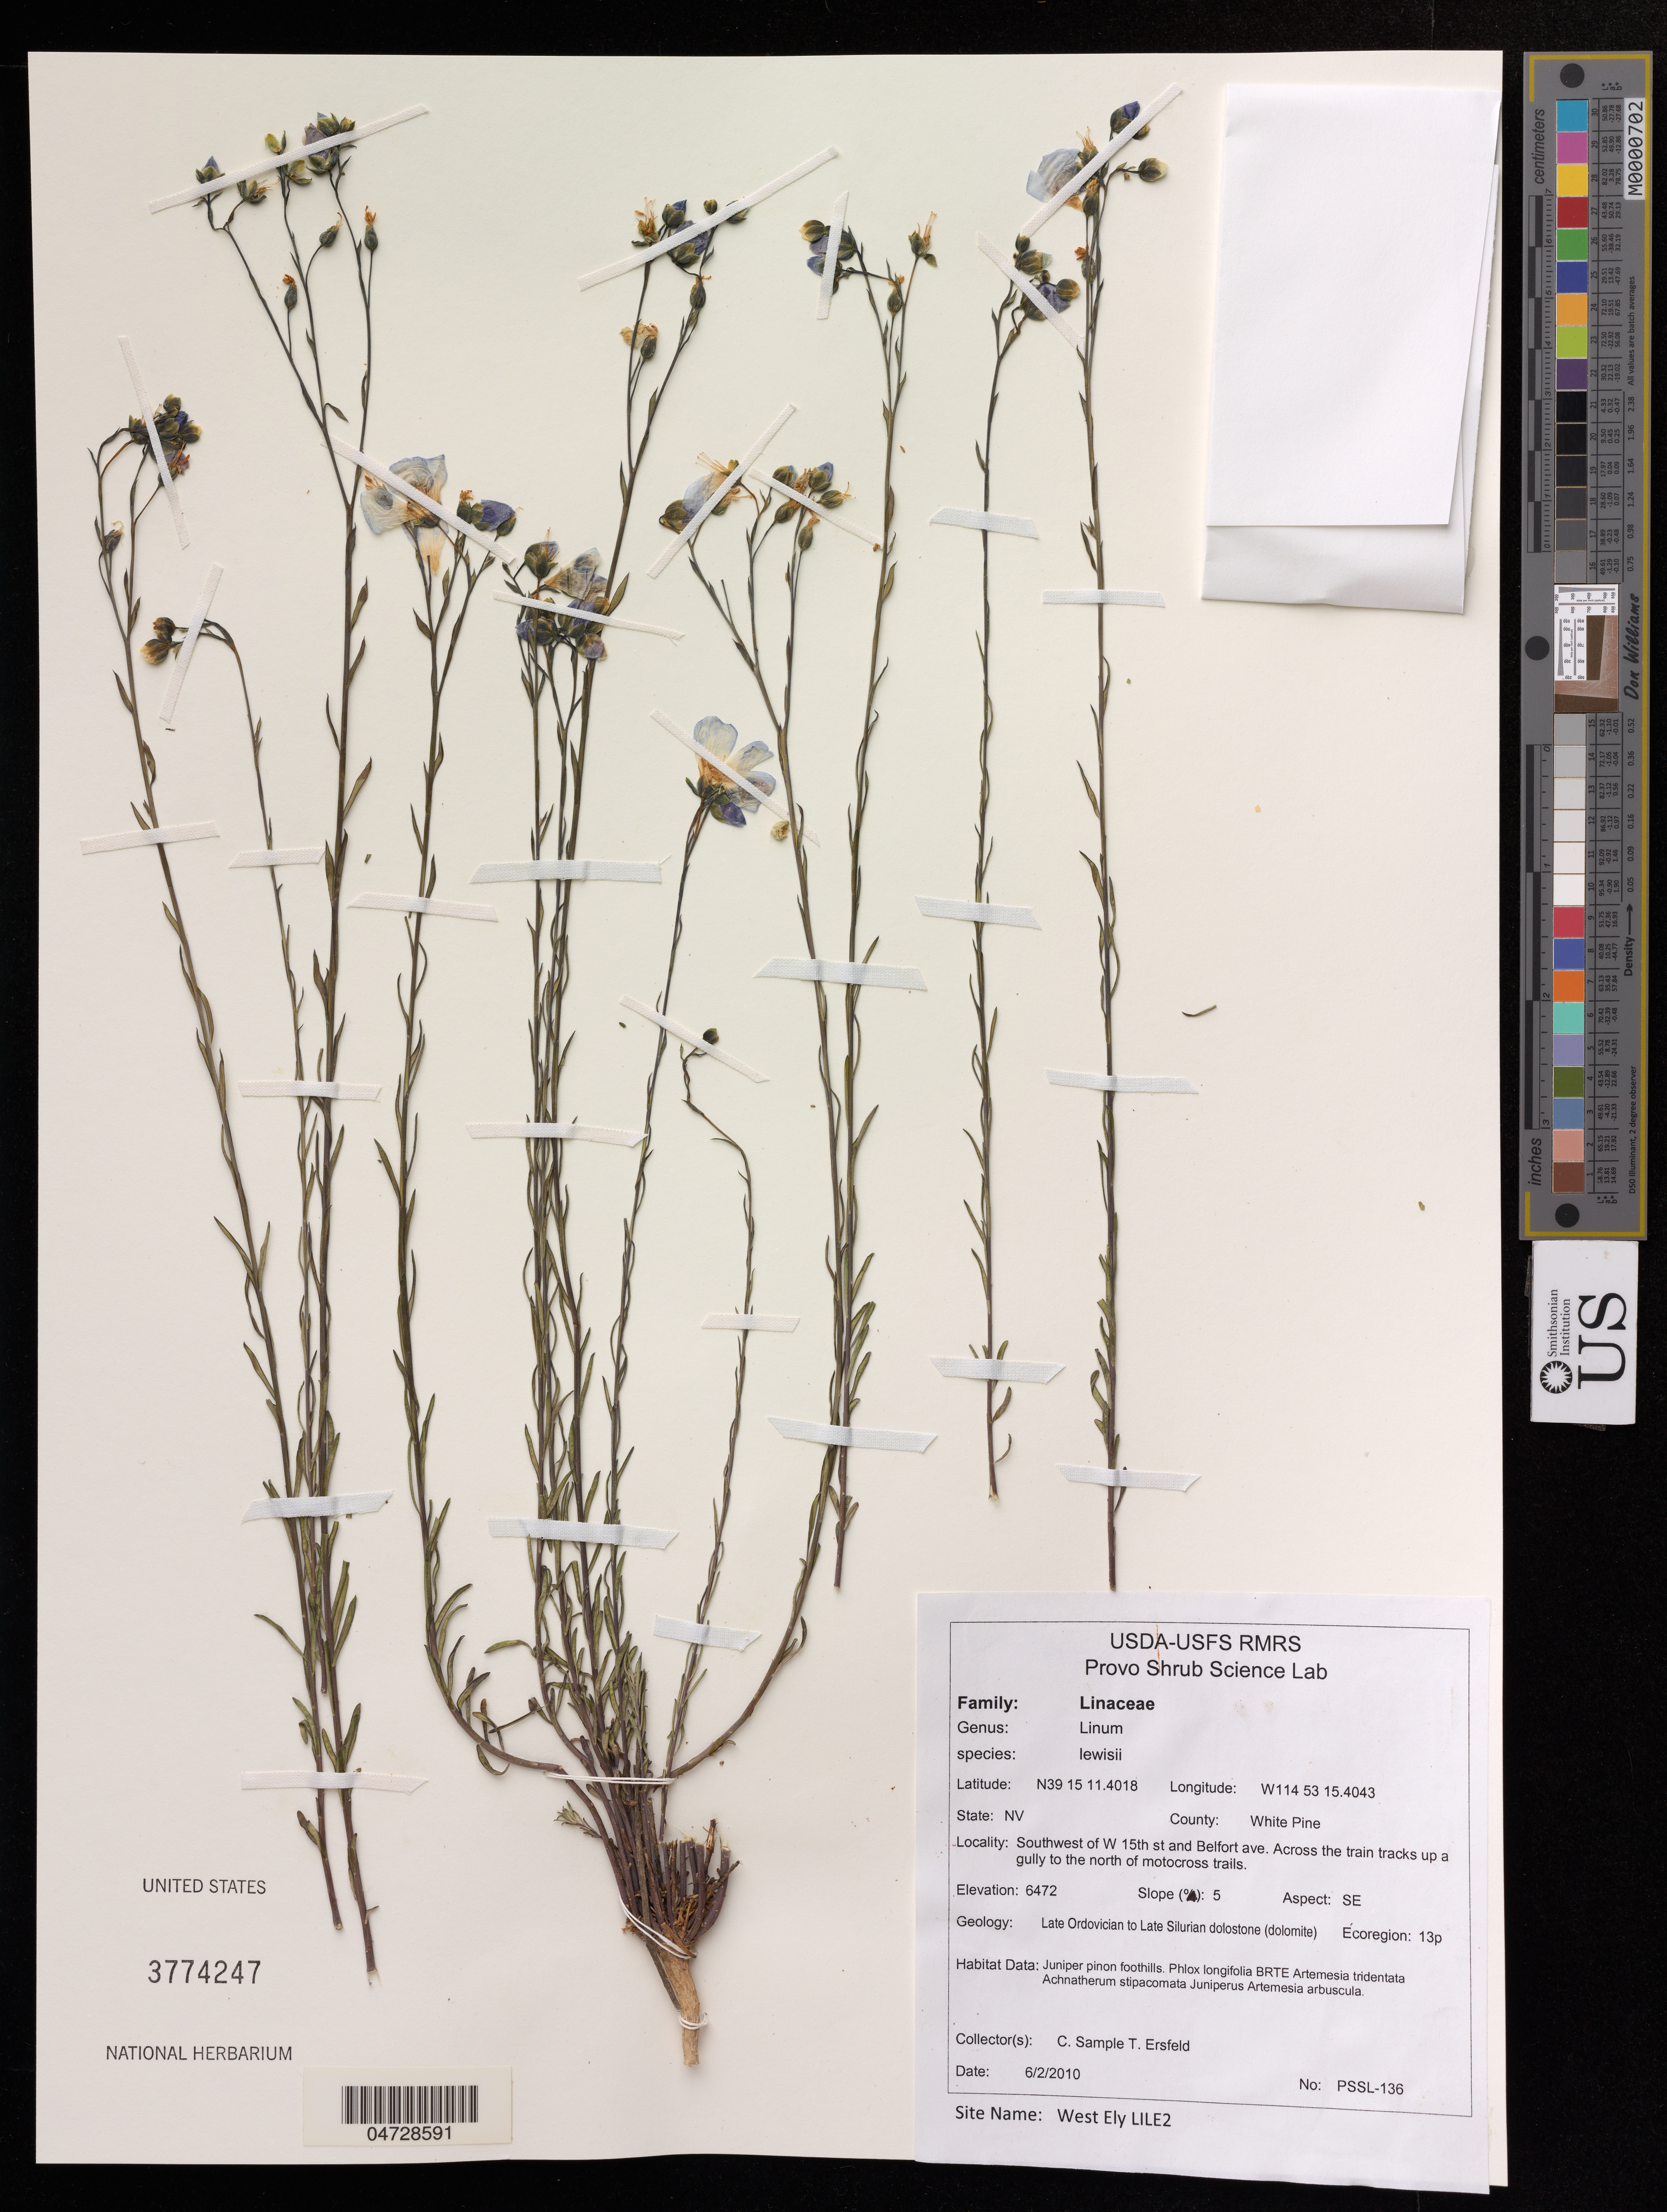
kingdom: Plantae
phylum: Tracheophyta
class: Magnoliopsida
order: Malpighiales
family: Linaceae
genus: Linum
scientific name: Linum lewisii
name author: Pursh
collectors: C. Sample & T. Ersfeld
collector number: PSSL-136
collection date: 2010-06-02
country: United States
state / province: Nevada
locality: White Pine, Southwest of W 15th st and Belfort ave. Across the train tracks up a gully to the north of motocross trails.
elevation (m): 1973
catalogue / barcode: US 3774247